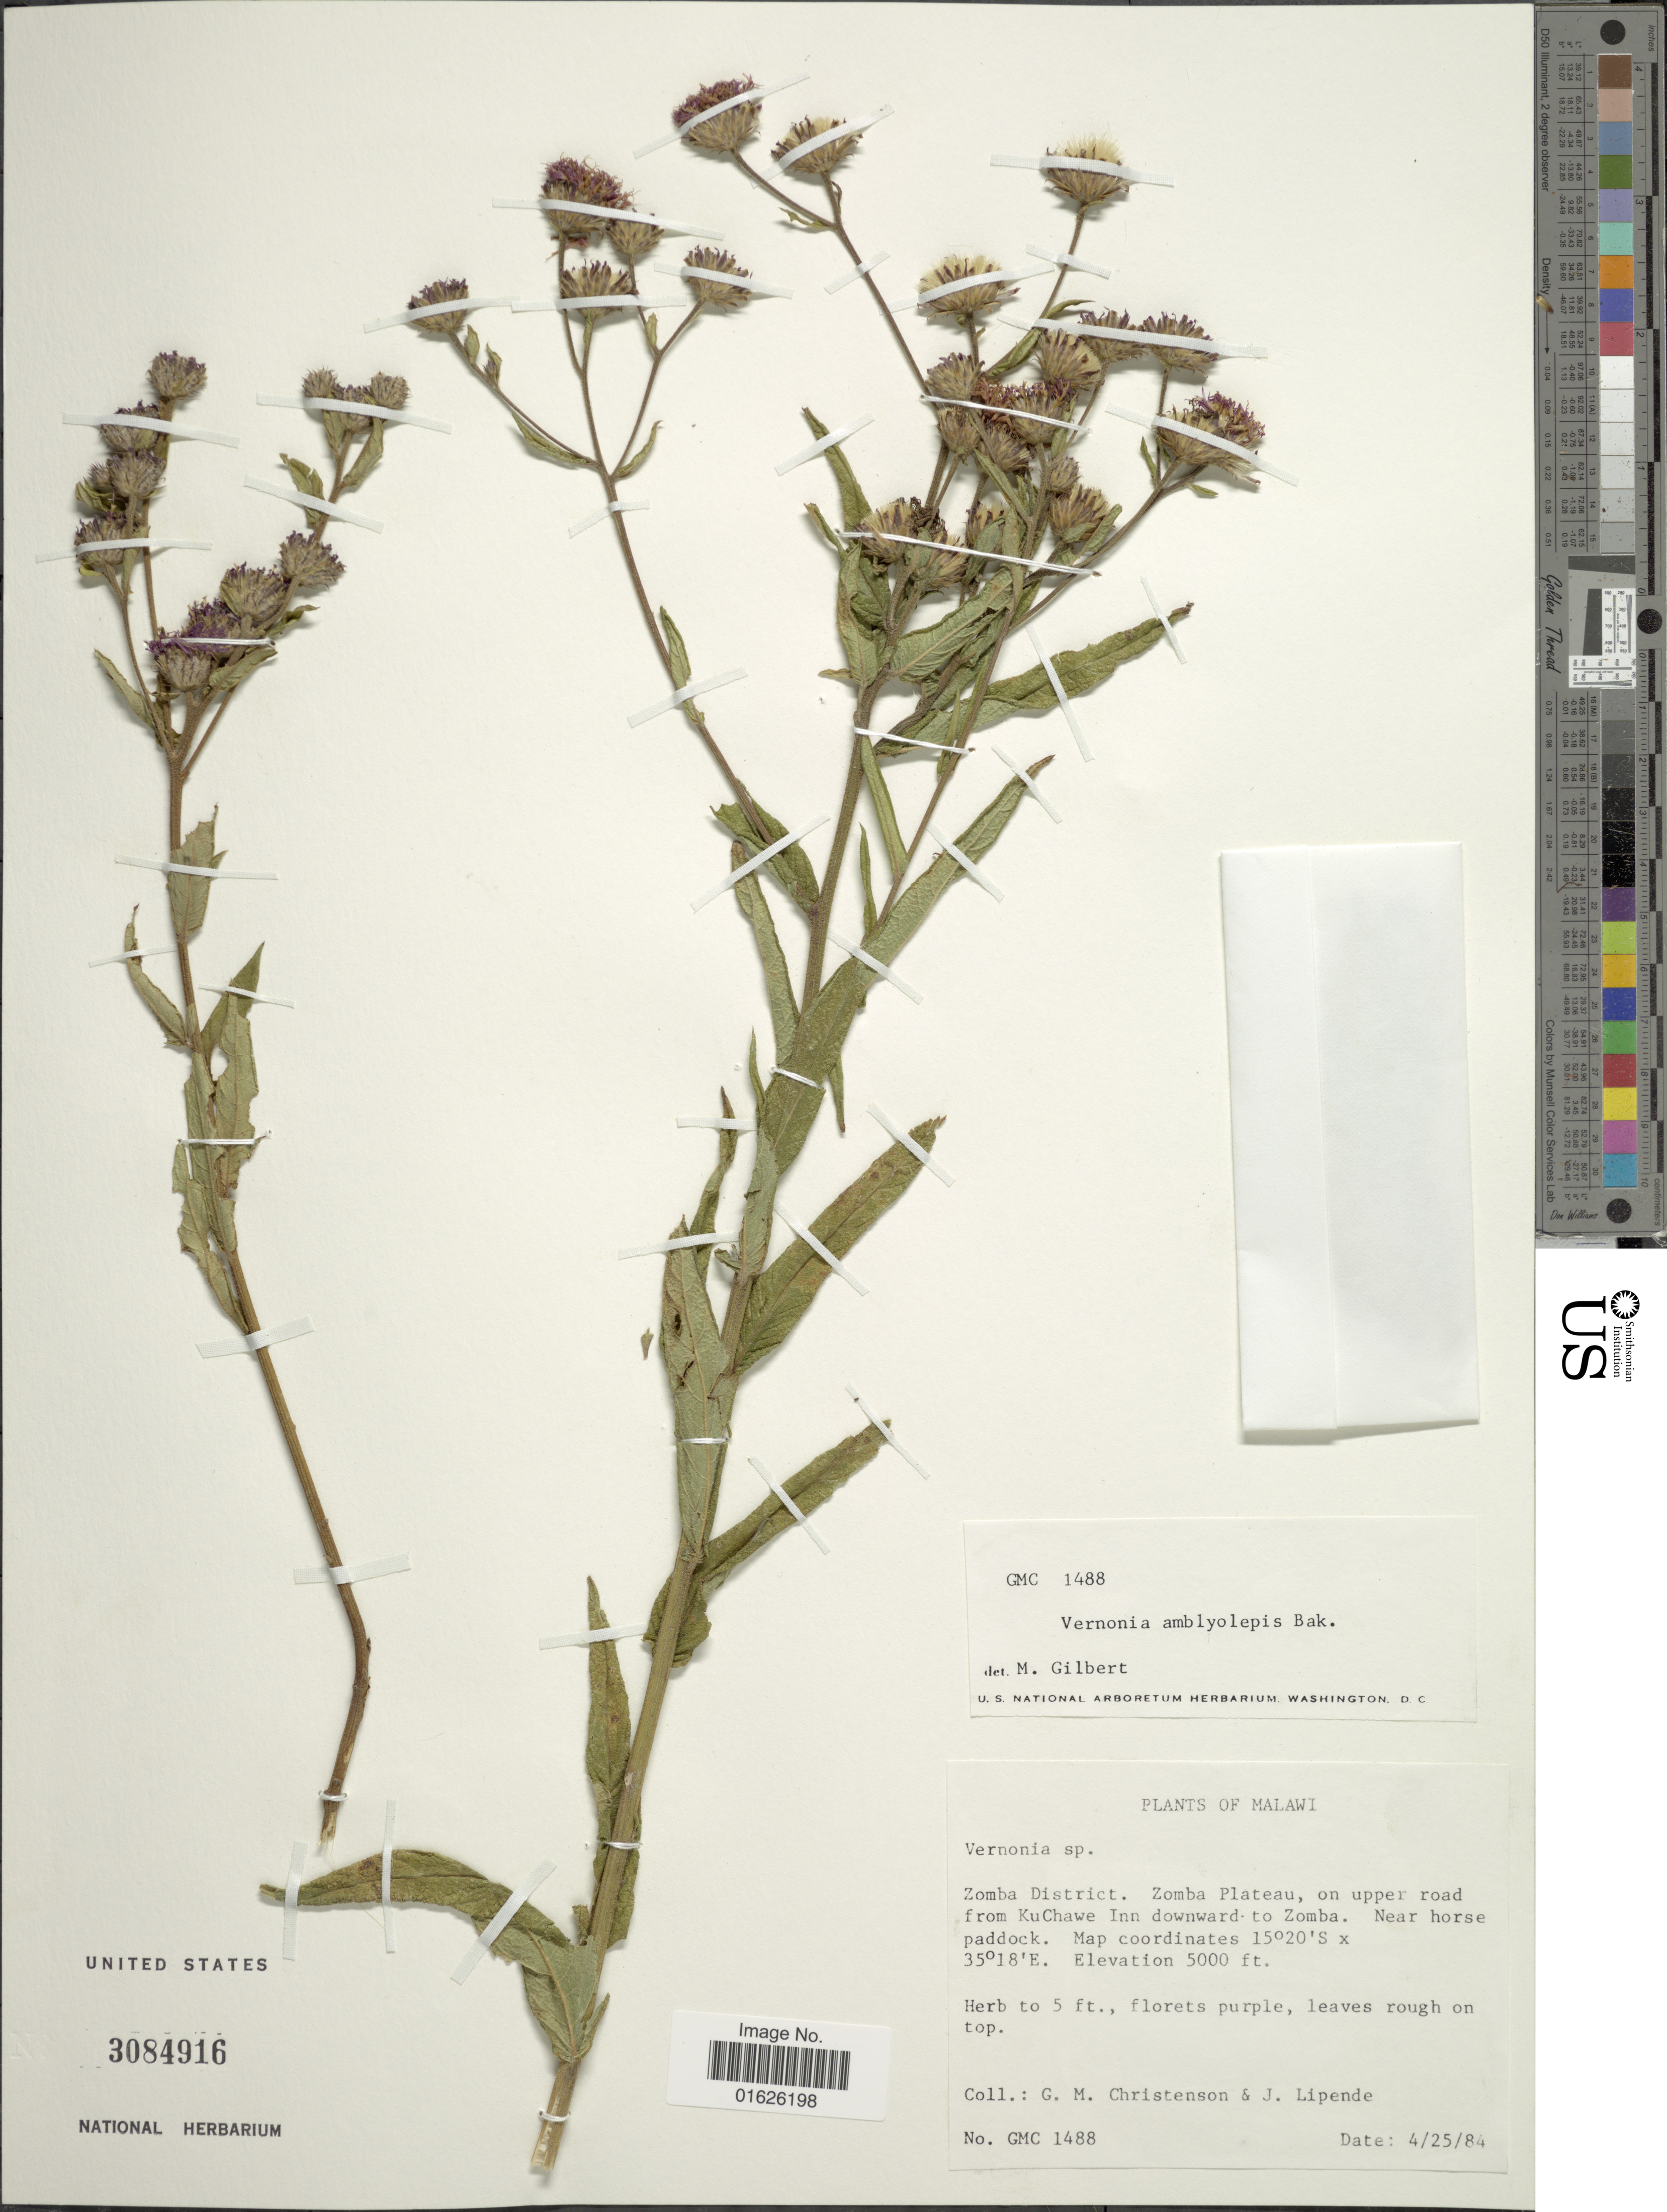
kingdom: Plantae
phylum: Tracheophyta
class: Magnoliopsida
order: Asterales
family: Asteraceae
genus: Nothovernonia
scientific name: Nothovernonia amblyolepis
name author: (Baker) H. Rob. & V.A. Funk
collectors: G. Christenson & J. Lipende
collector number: GMC 1488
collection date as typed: Transcribed d/m/y: 25/4/84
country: Malawi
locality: Zomba District, Zomba Plateau, on upper road from KuChawe Inn domward to Zomba, Near horse paddock.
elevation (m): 1524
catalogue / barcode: US 3084916